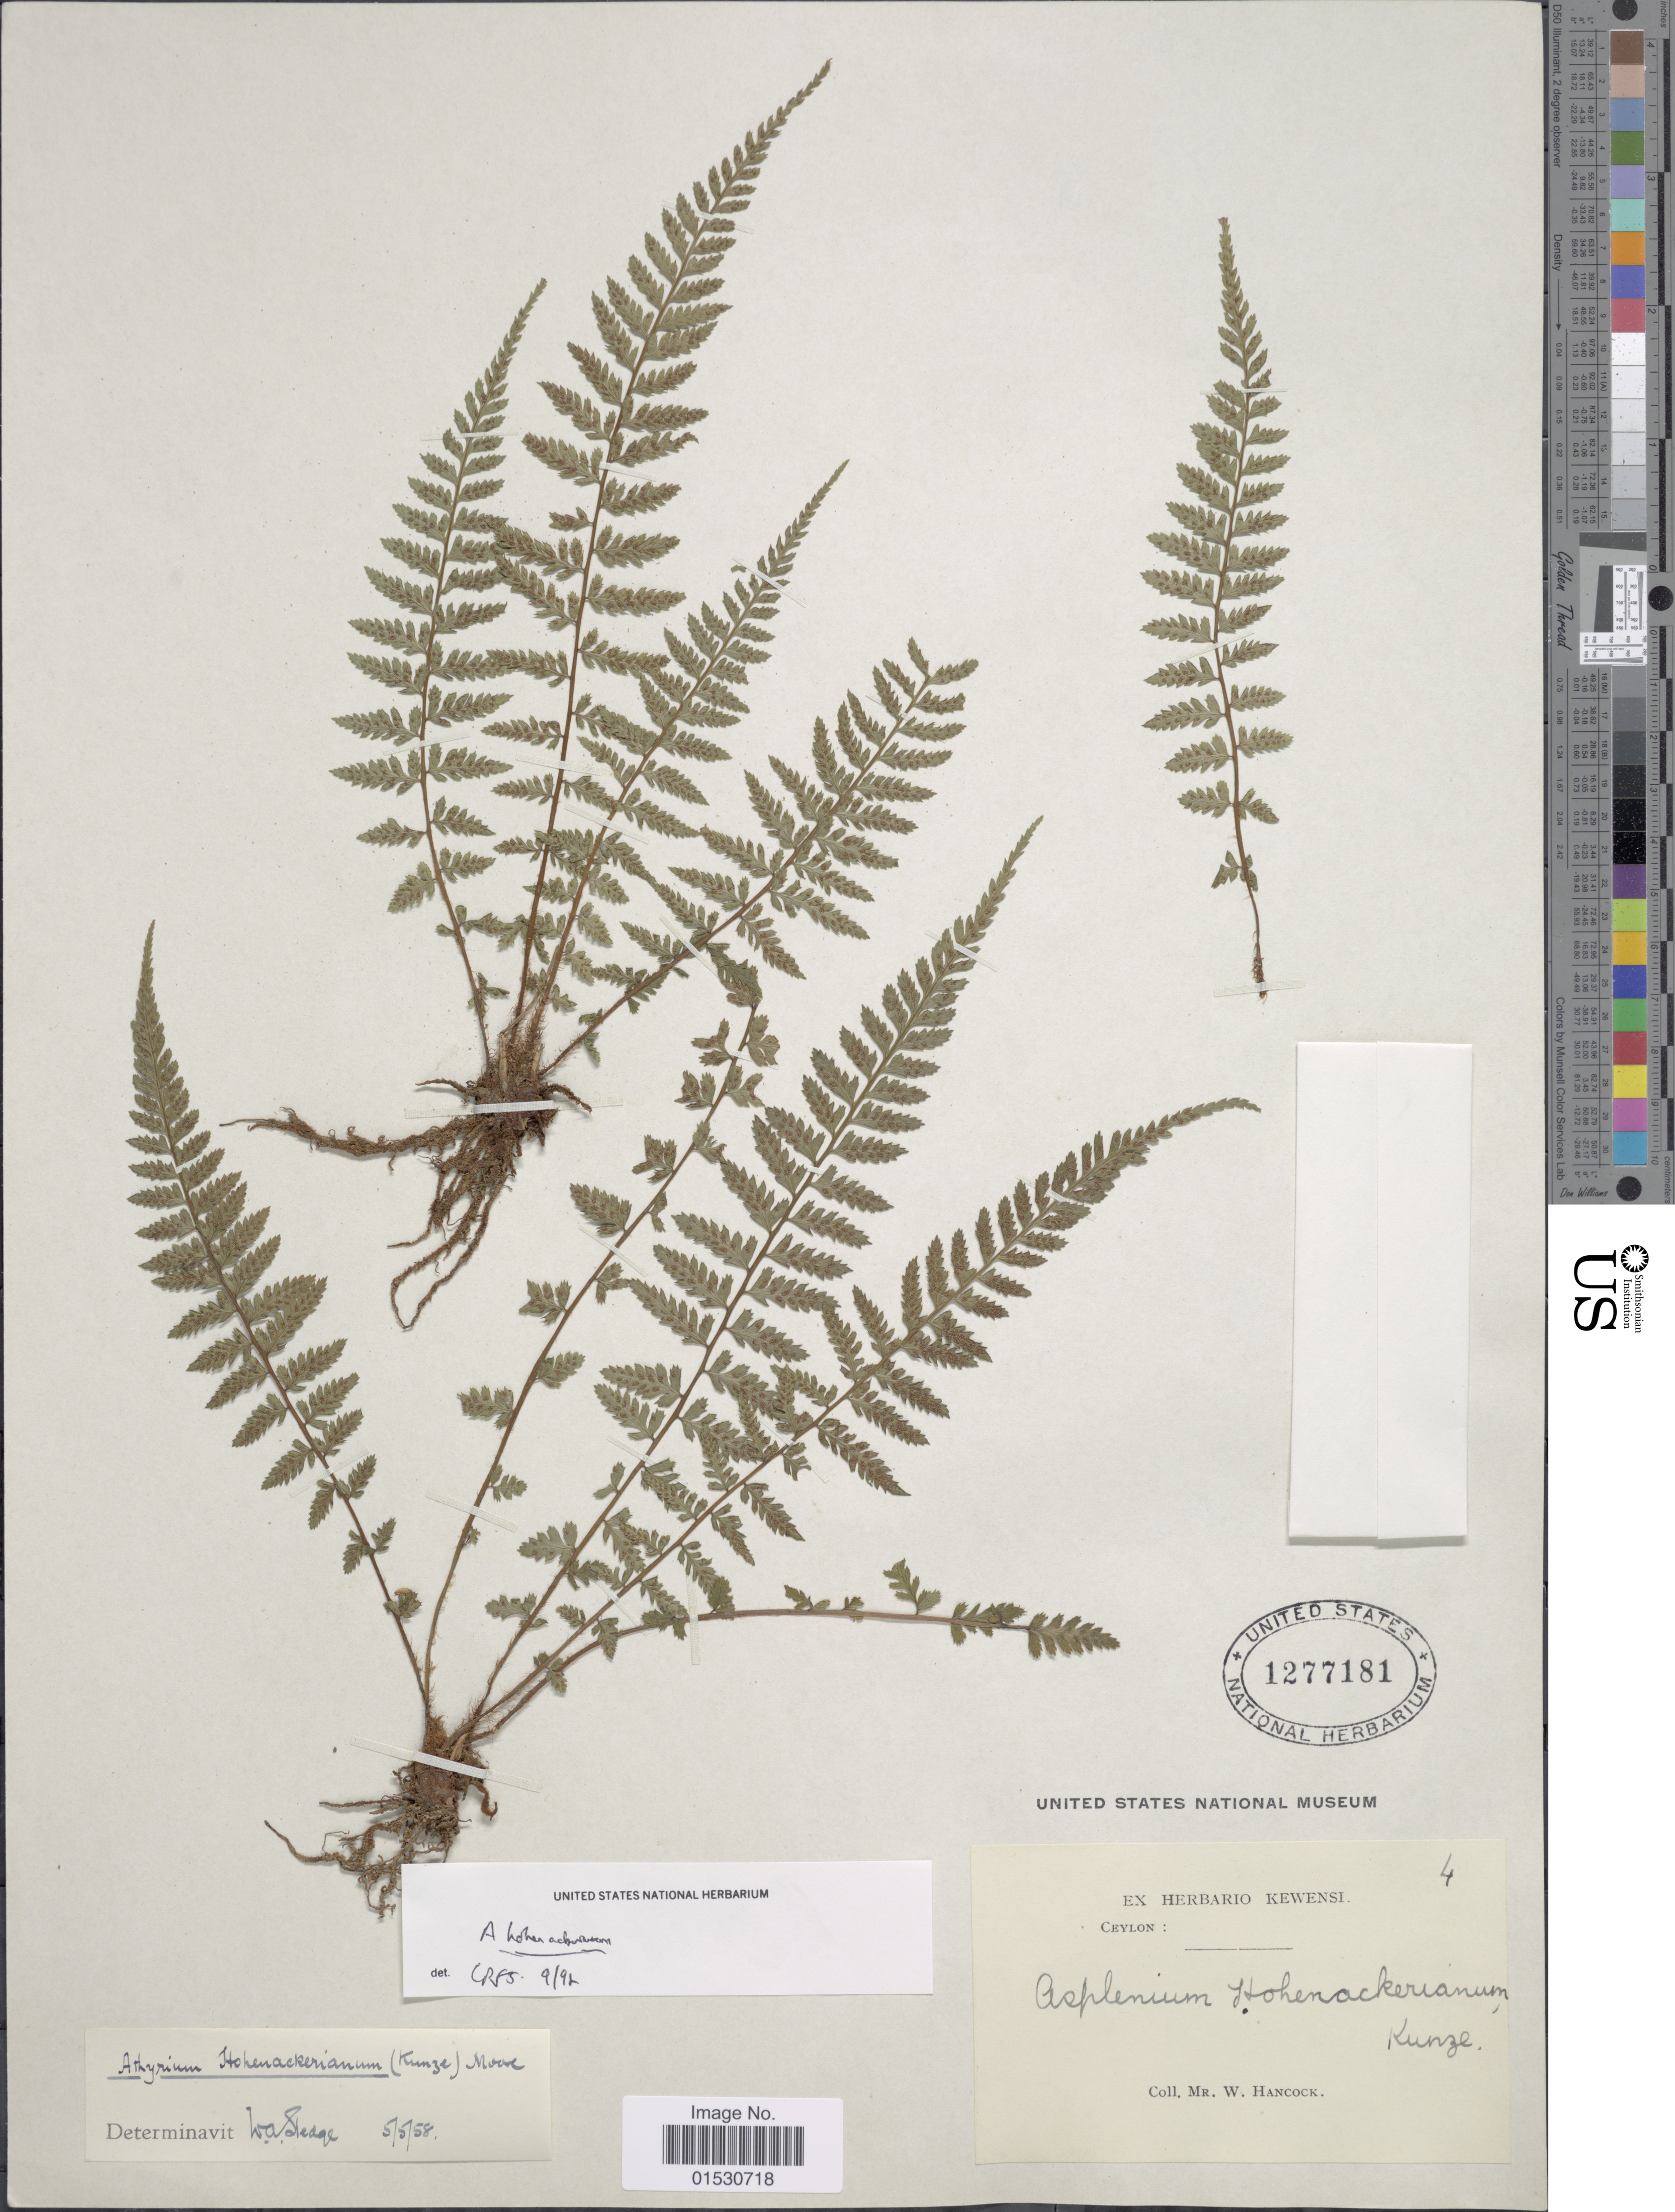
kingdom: Plantae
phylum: Tracheophyta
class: Polypodiopsida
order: Polypodiales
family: Athyriaceae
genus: Athyrium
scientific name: Athyrium hohenacherianum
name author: (Kunze) T. Moore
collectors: W. Hancock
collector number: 4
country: Sri Lanka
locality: Ceylon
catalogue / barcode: US 1277181